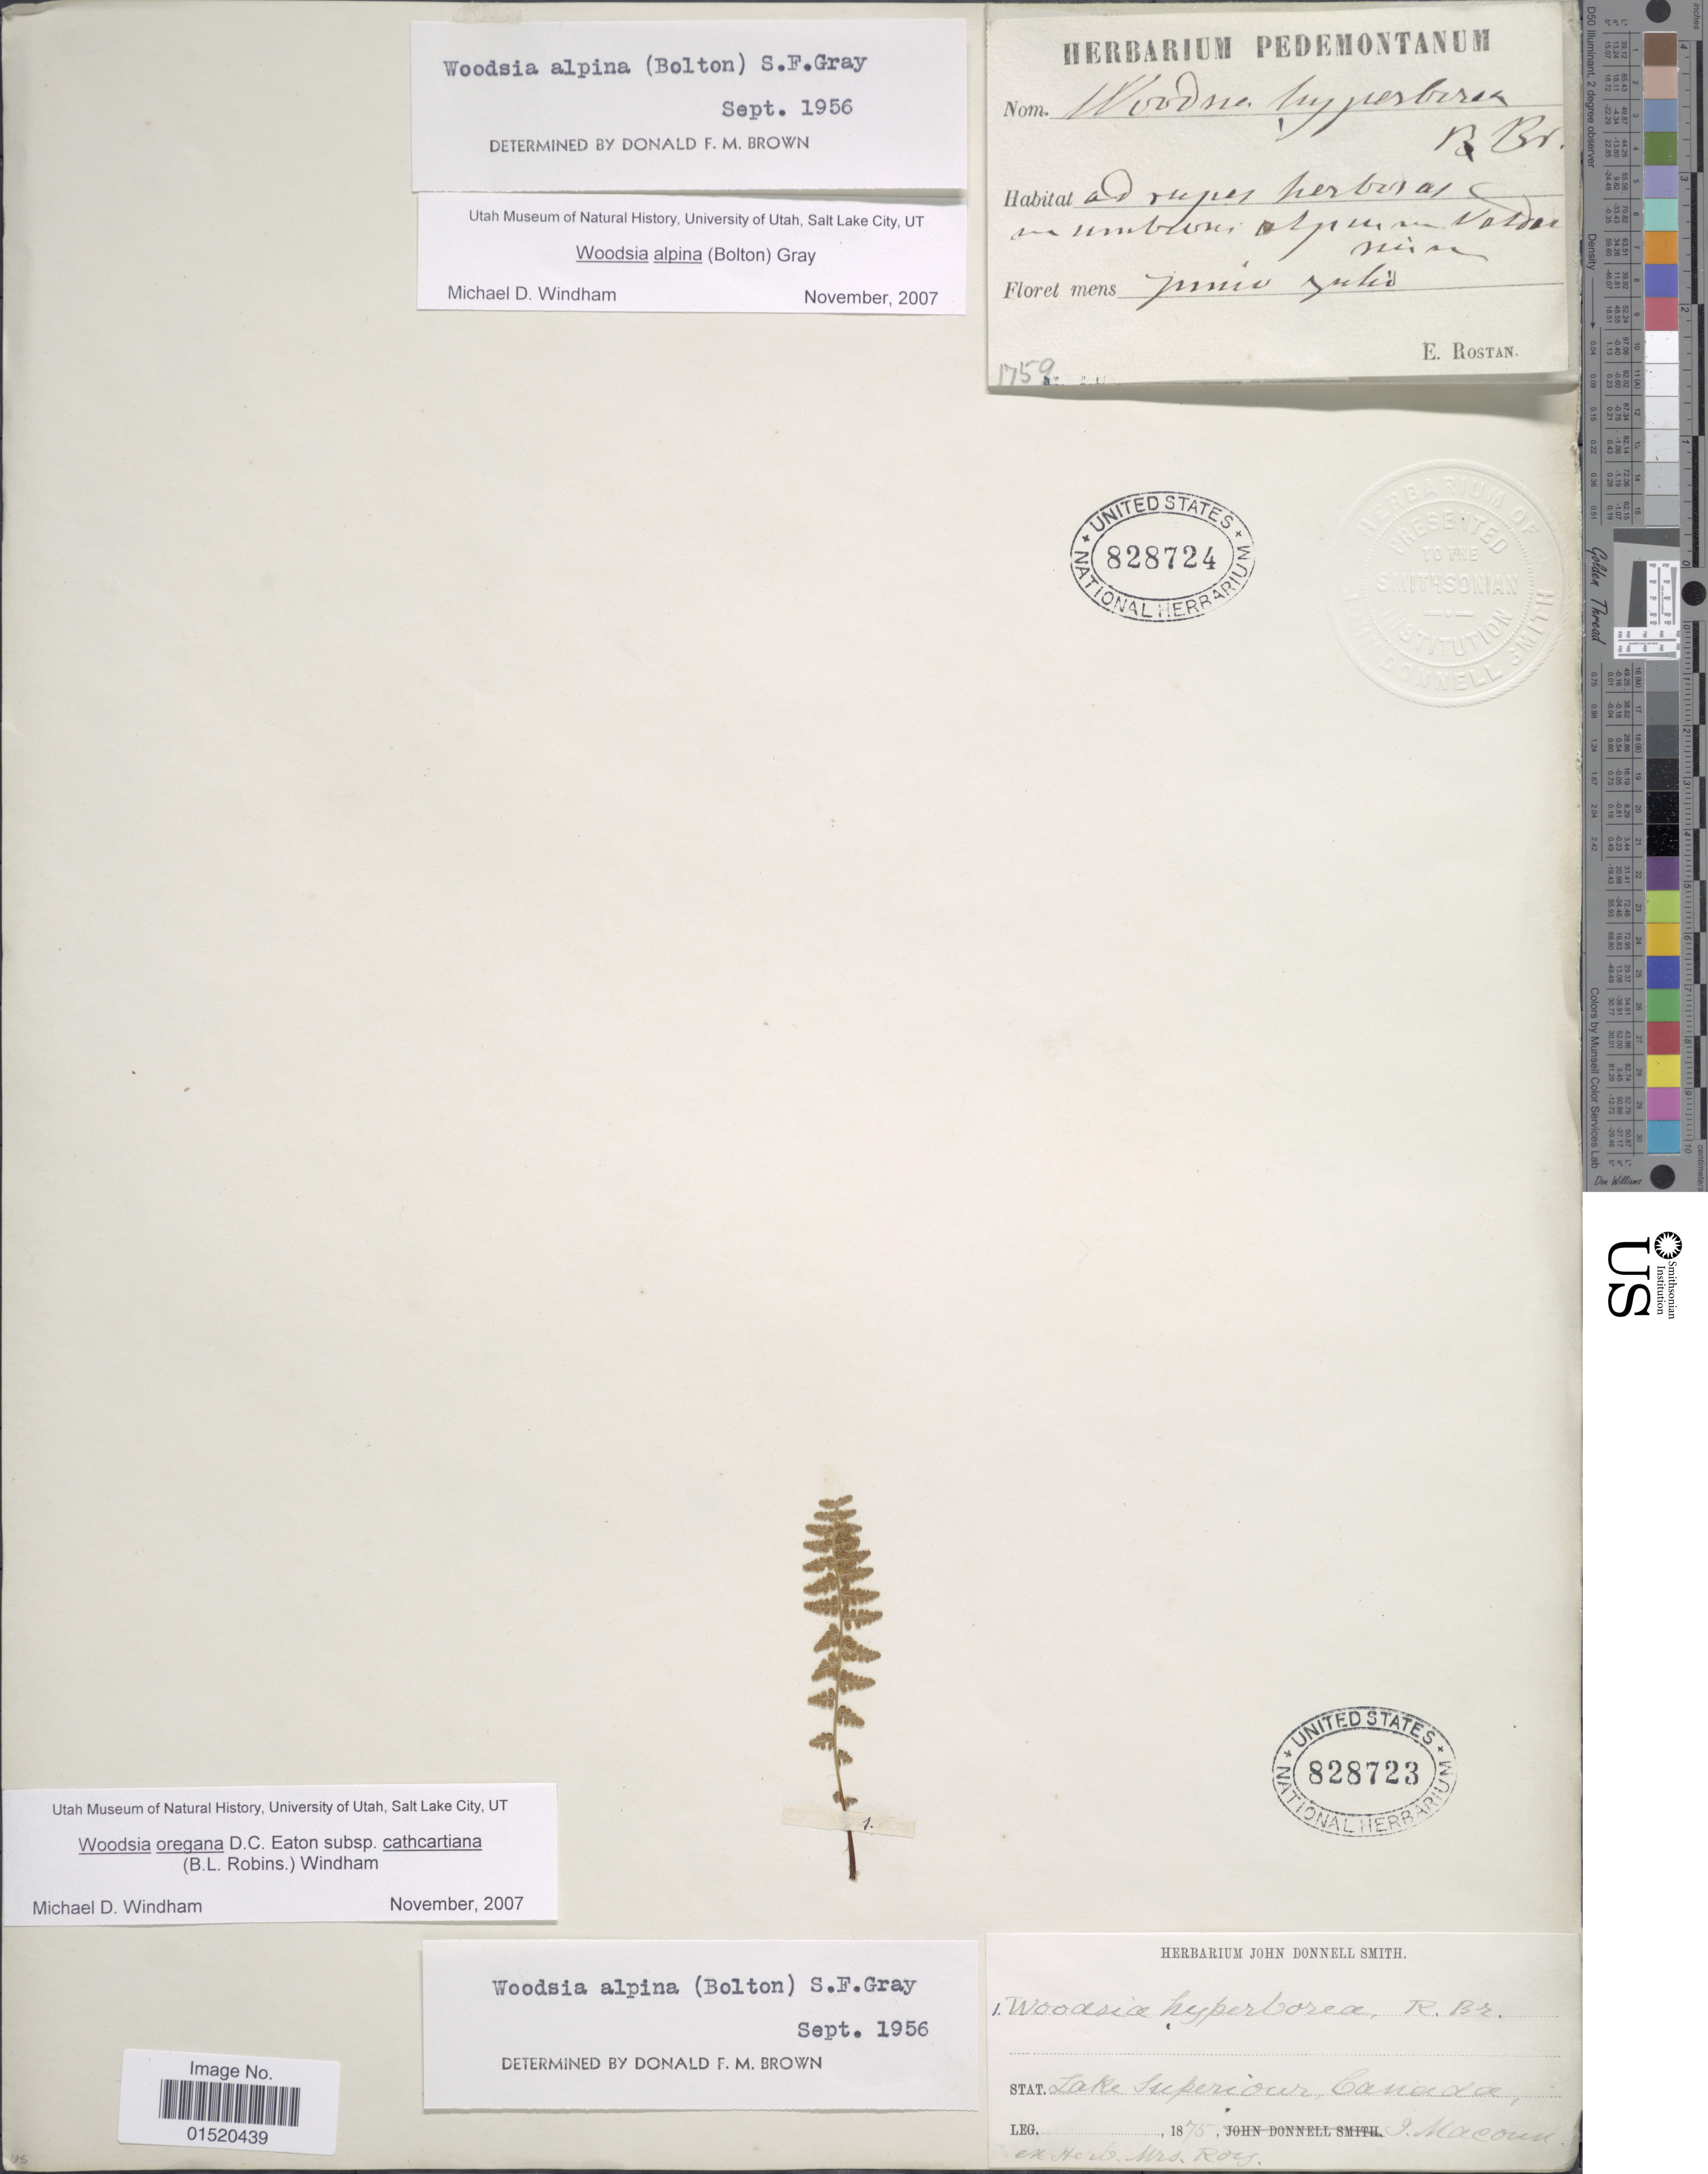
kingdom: Plantae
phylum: Tracheophyta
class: Polypodiopsida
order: Polypodiales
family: Woodsiaceae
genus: Woodsia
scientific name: Woodsia oregana var. cathcartiana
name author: (B.L. Rob.) C.V. Morton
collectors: J. Macoun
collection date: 1875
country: Canada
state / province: Ontario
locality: Lake Superiour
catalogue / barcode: US 828723